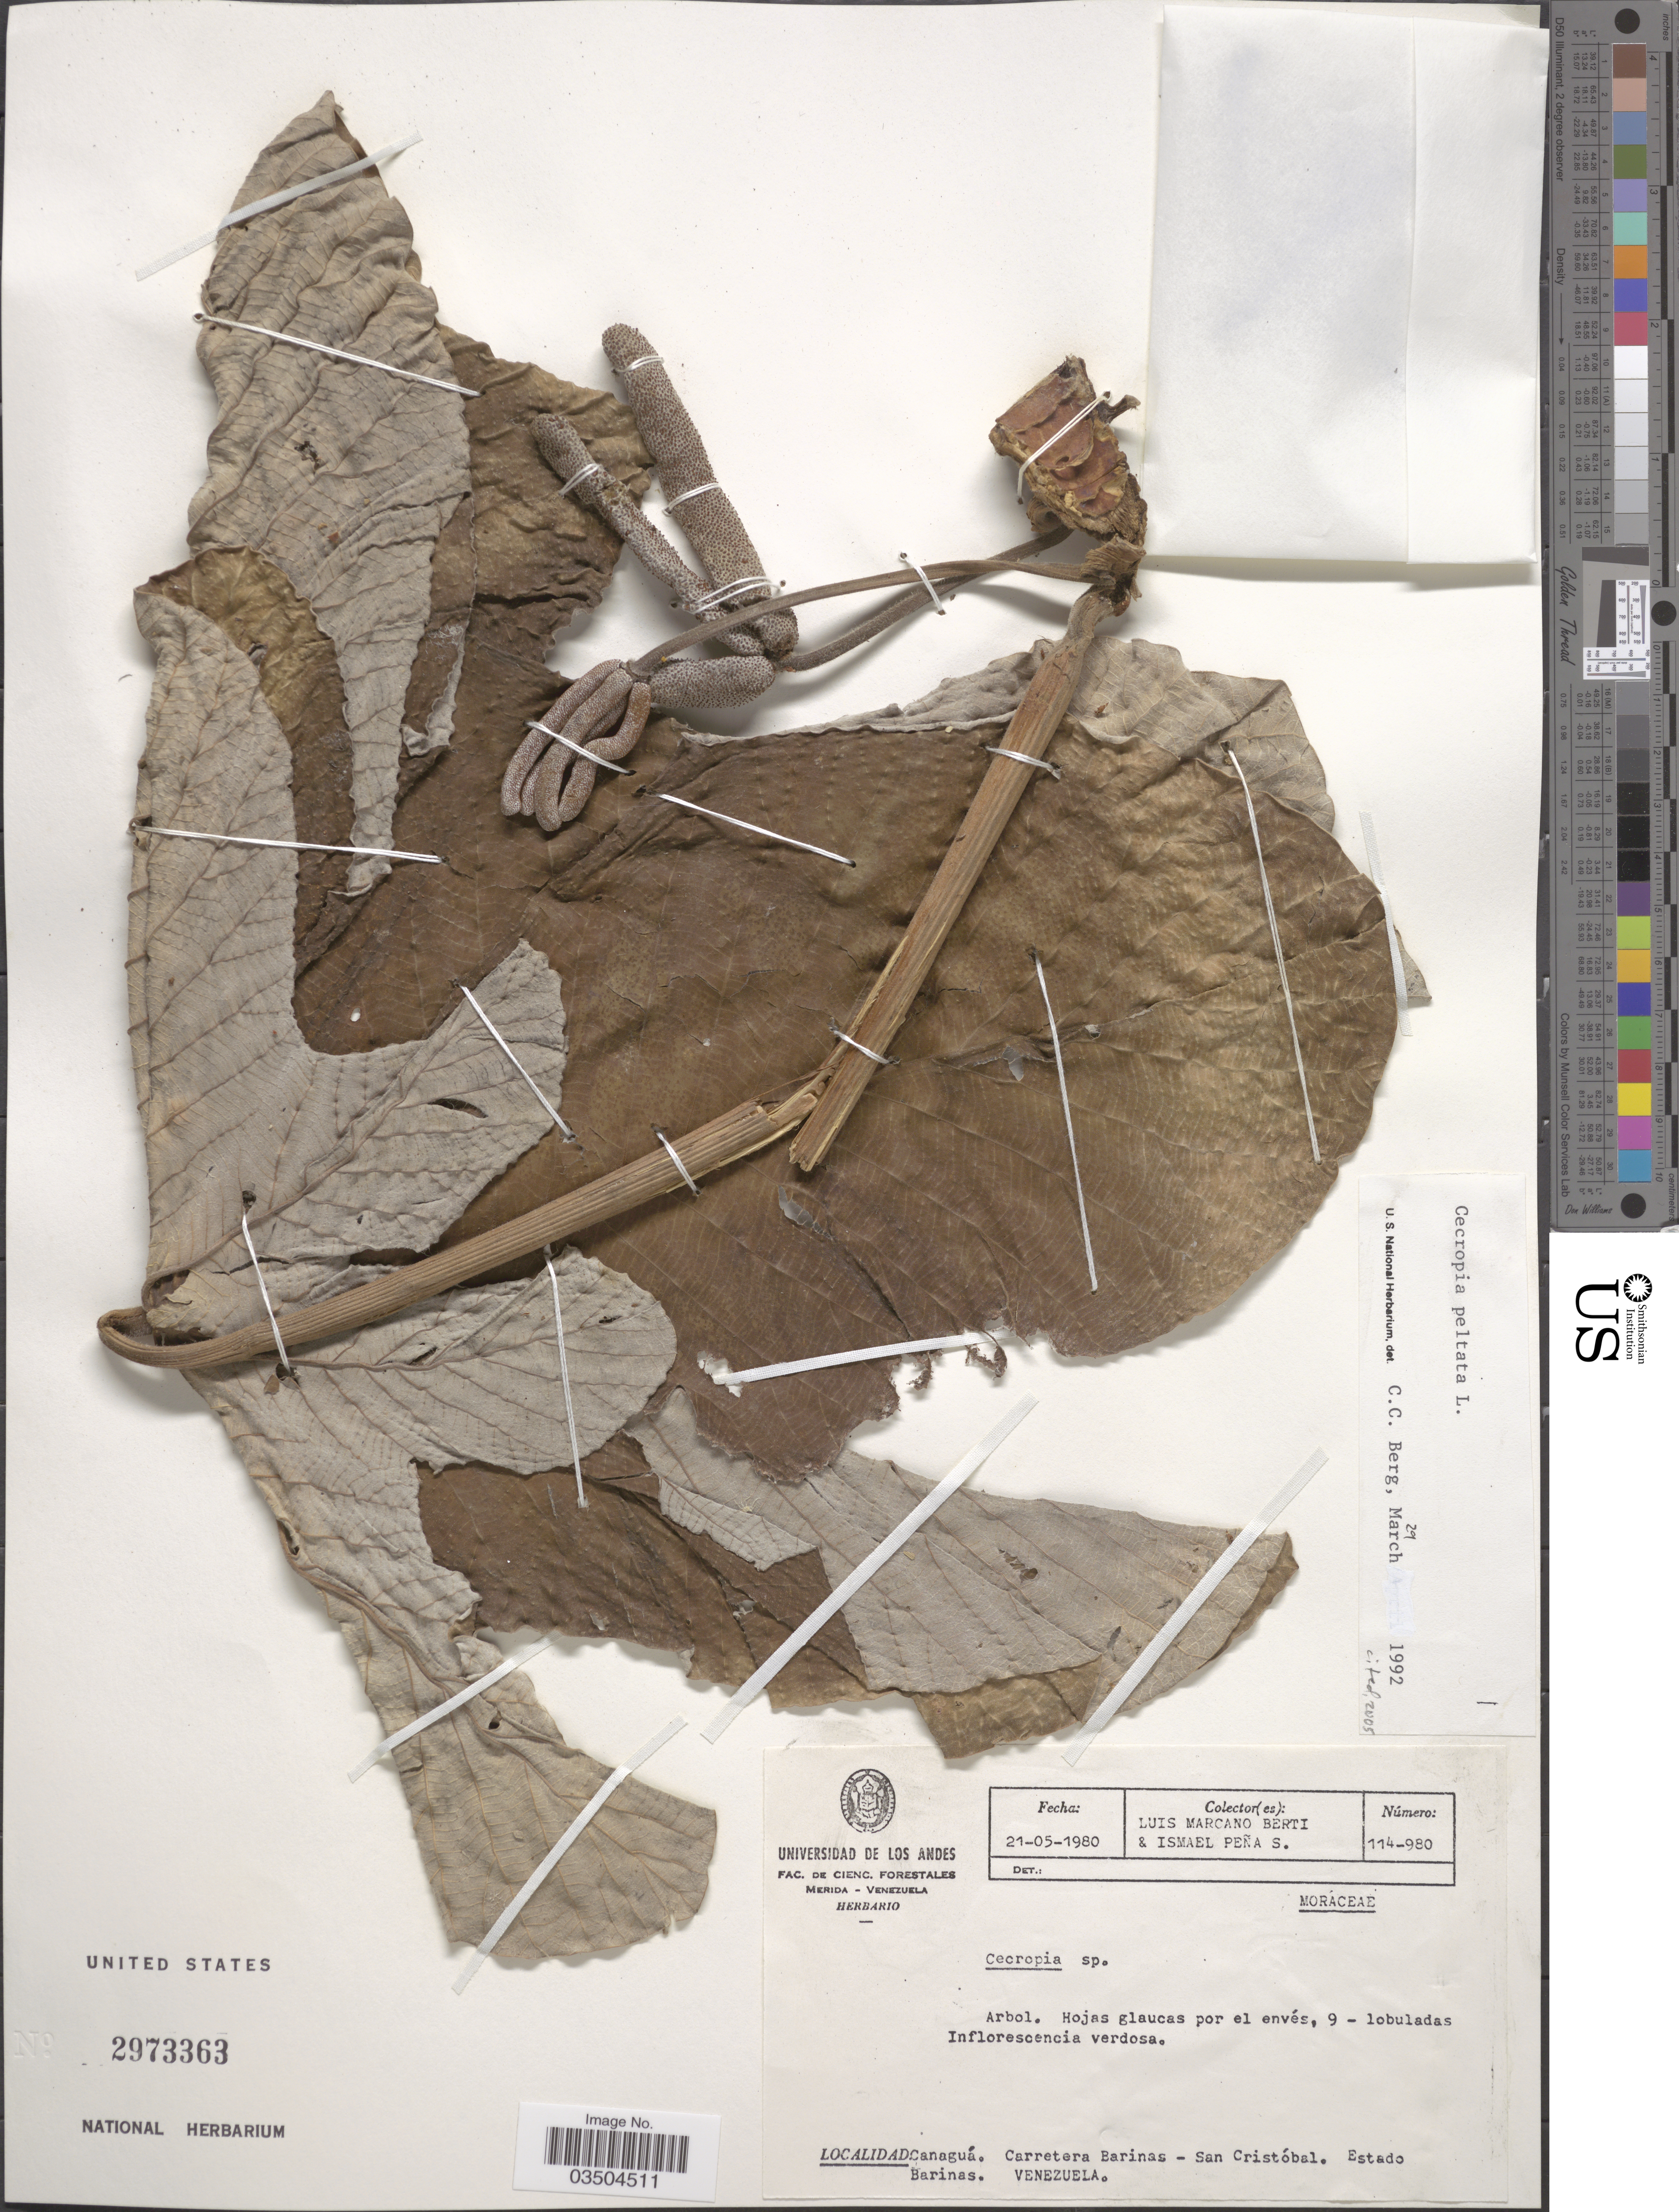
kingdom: Plantae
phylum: Tracheophyta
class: Magnoliopsida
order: Rosales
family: Urticaceae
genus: Cecropia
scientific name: Cecropia peltata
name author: L.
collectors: L. Marcano-Berti & I. Peña S.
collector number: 114-980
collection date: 1980-05-21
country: Venezuela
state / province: Barinas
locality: Canaguá. Carretera Barinas - San Cristóbal.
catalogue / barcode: US 2973363